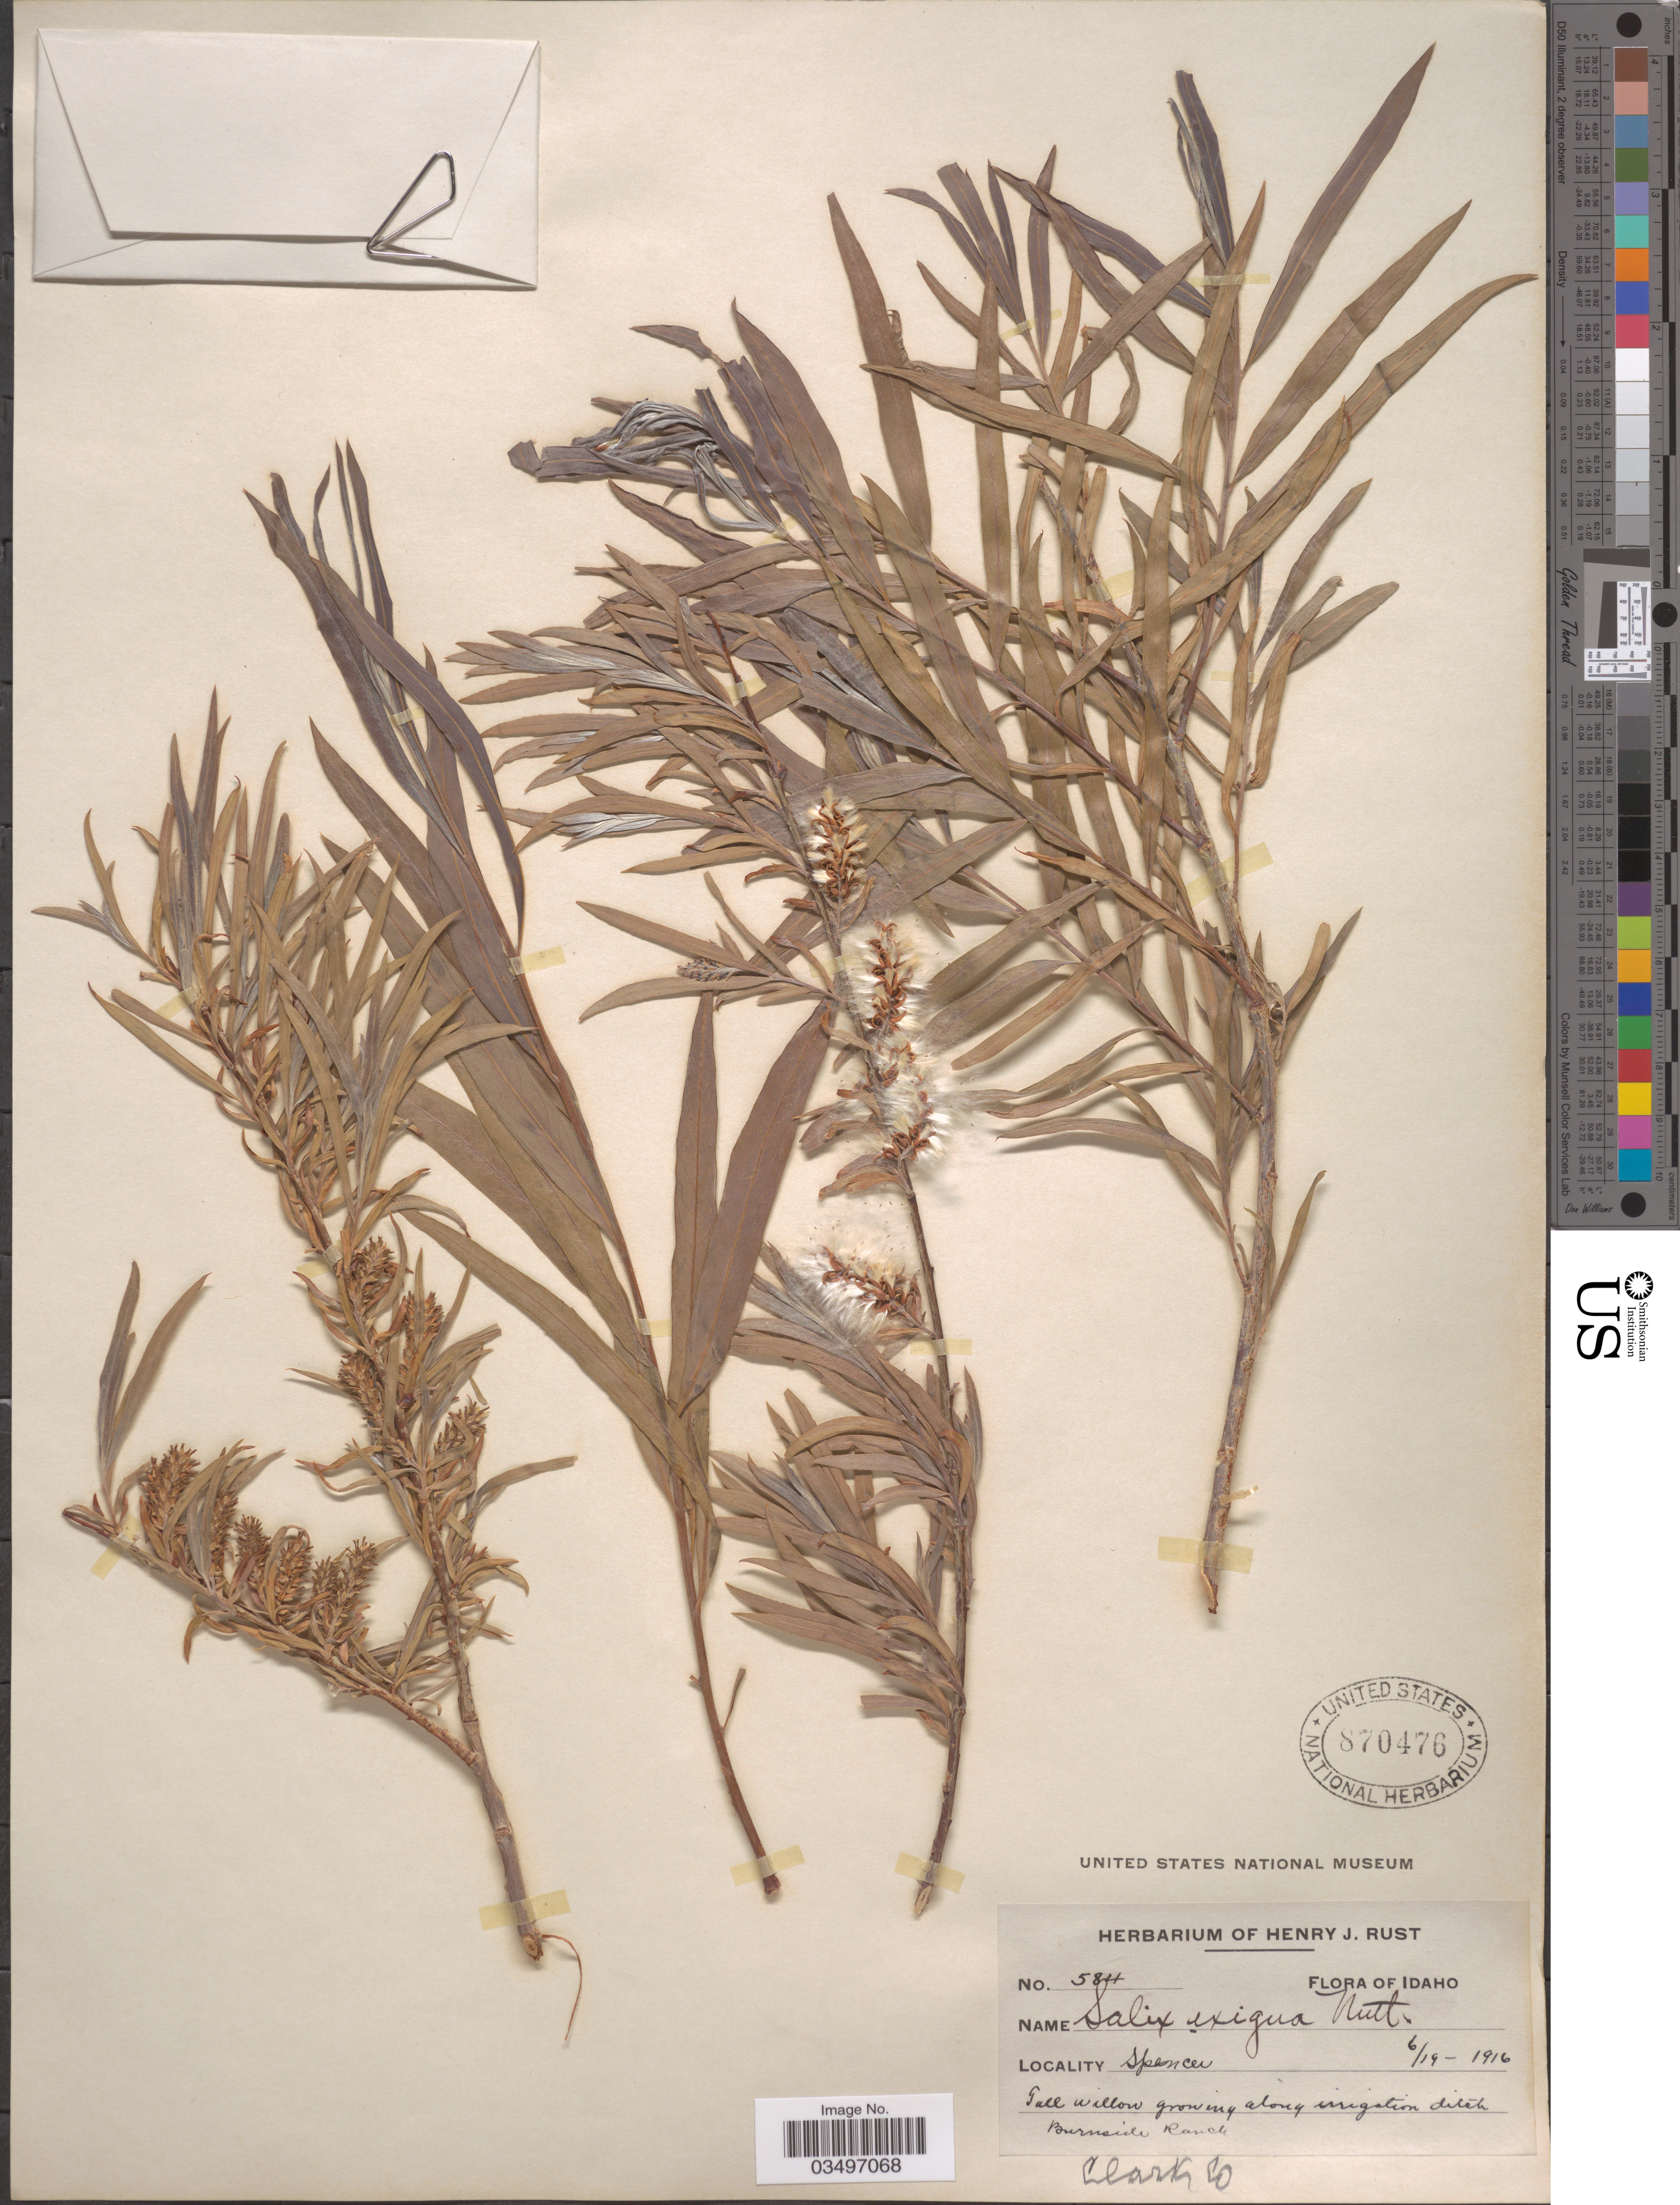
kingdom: Plantae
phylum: Tracheophyta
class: Magnoliopsida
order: Malpighiales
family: Salicaceae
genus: Salix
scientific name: Salix exigua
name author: Nutt.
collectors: ex herb. Henry J. Rust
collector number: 584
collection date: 1916-06-19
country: United States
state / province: Idaho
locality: Spencer. Along irrigation ditch Burnside Ranch. Clark Co.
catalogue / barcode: US 870476